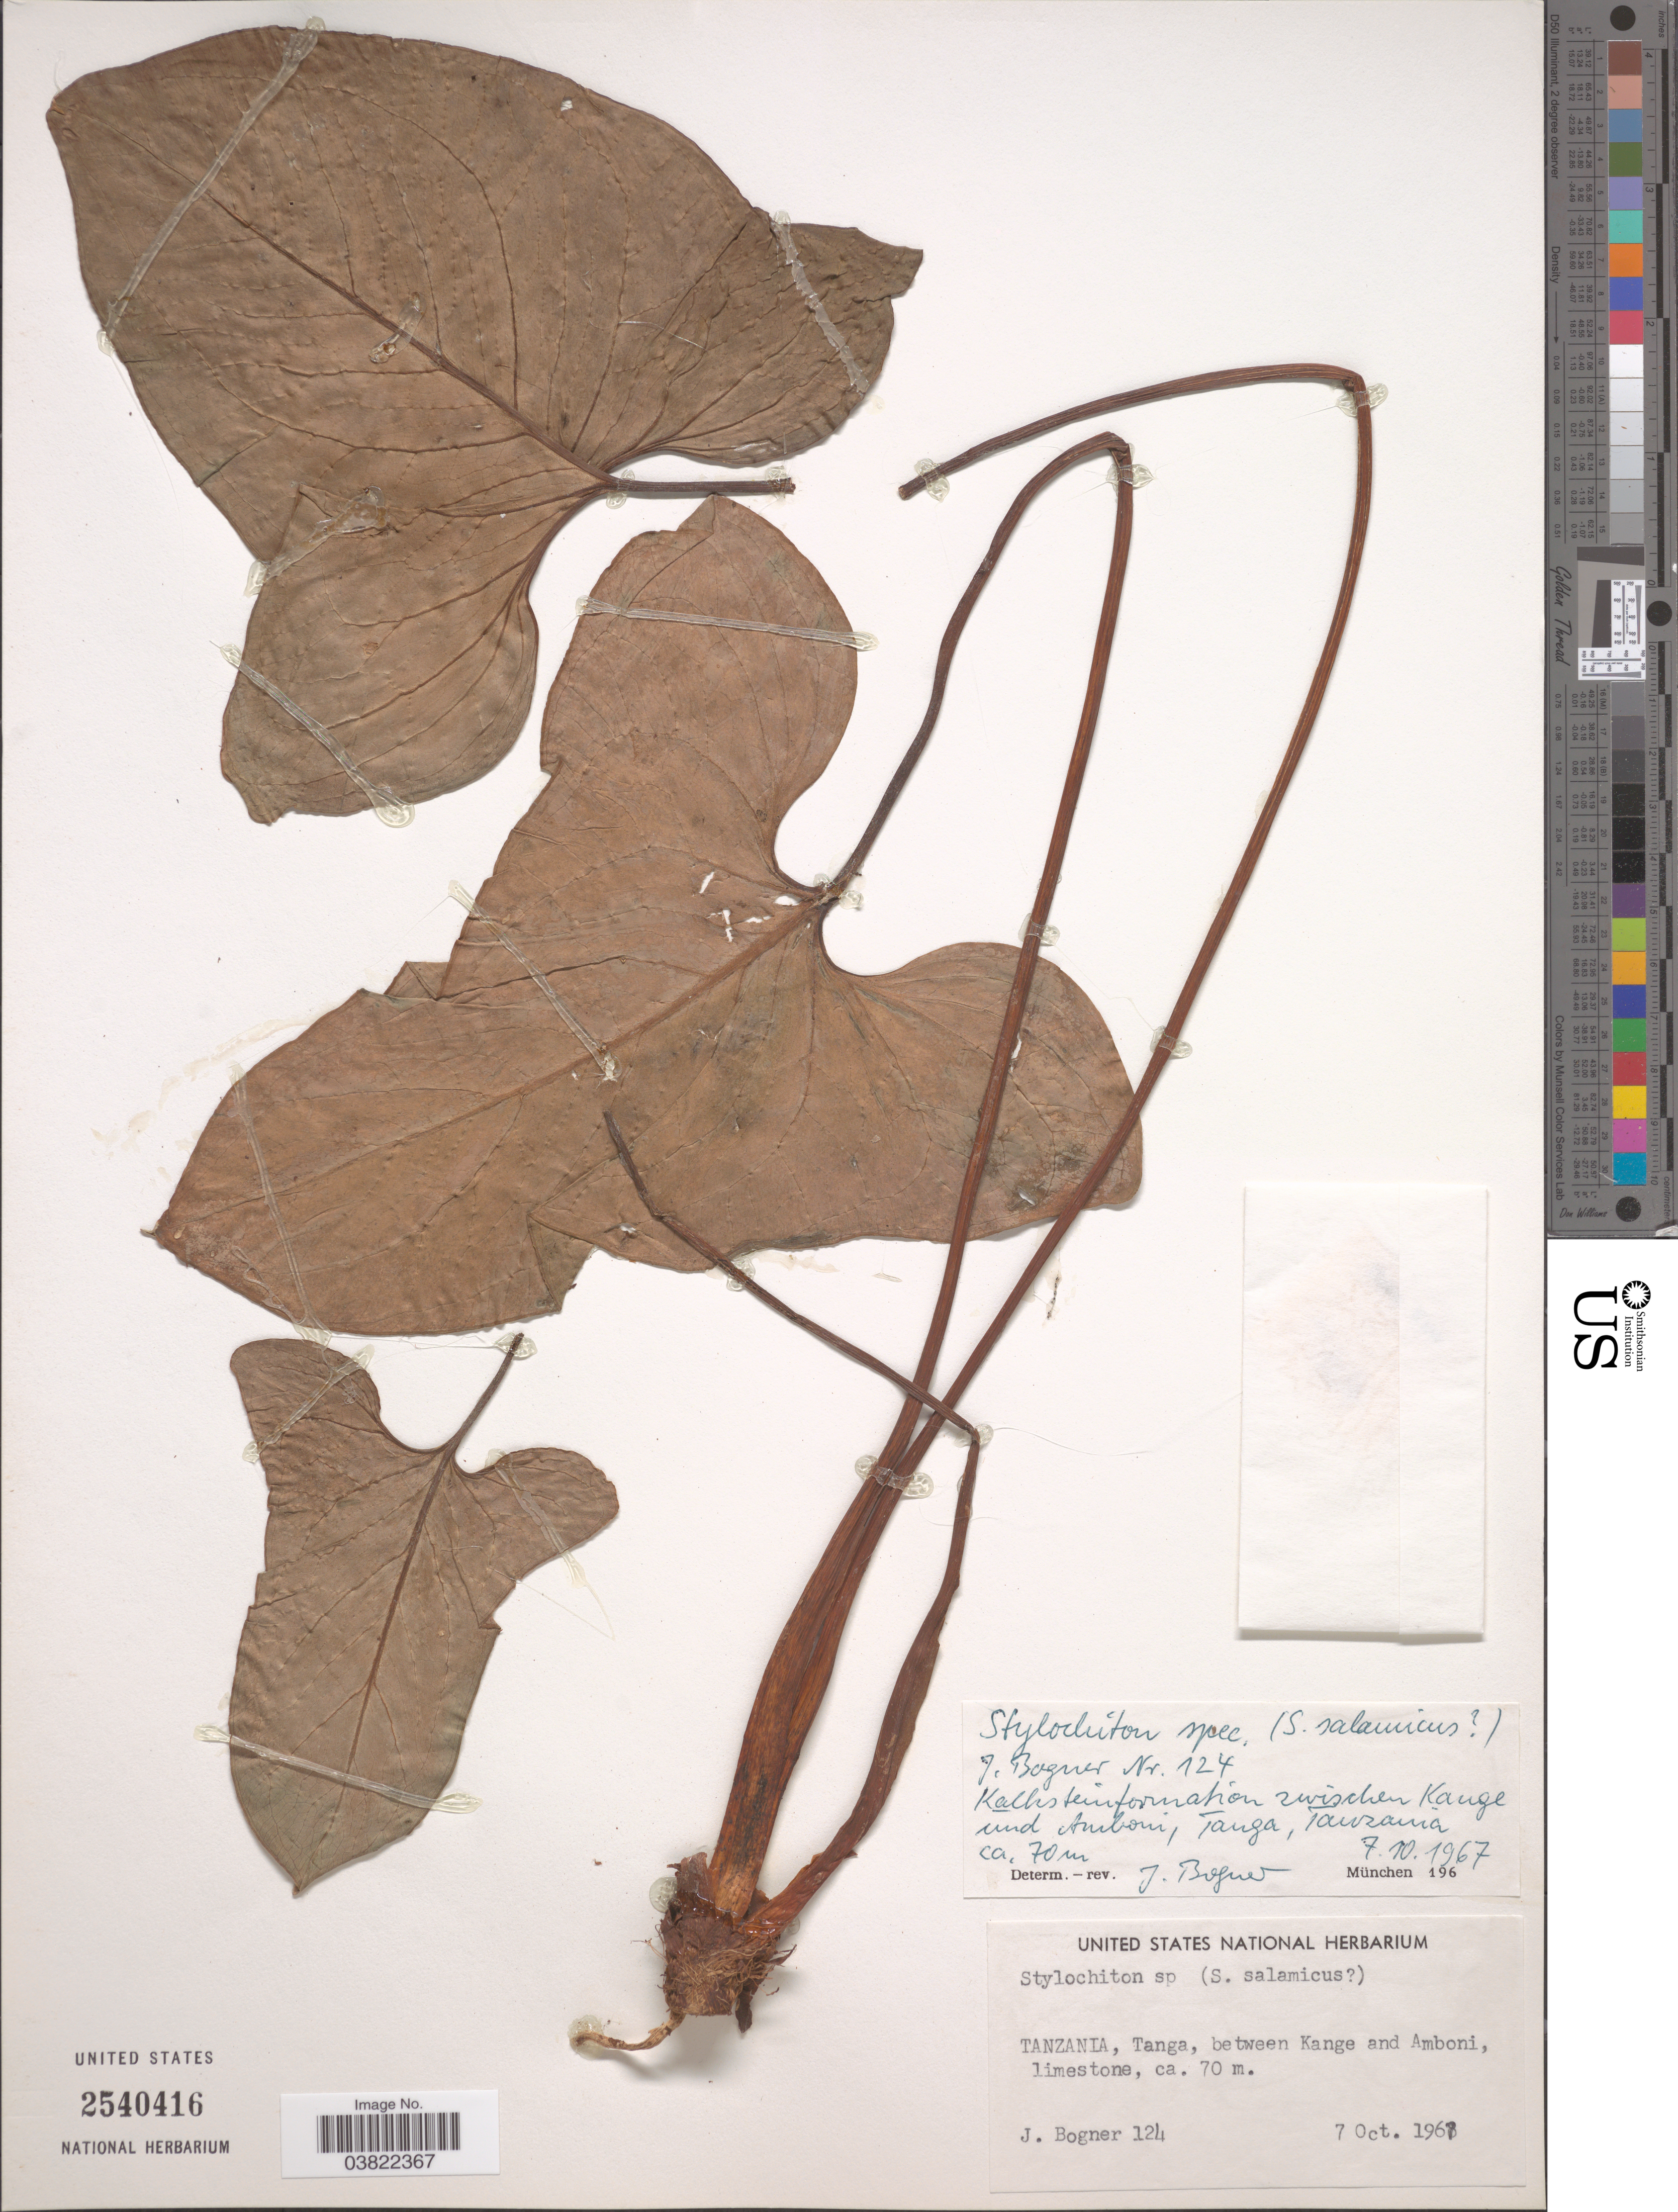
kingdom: Plantae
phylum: Tracheophyta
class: Liliopsida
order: Alismatales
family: Araceae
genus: Stylochaeton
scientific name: Stylochaeton sp.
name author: Schott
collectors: J. Bogner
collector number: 124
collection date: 1967-10-07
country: Tanzania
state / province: Tanga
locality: Between Kange and Amboni, limestone. Kalksteinformation zwischen Kange und Amboni.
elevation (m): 70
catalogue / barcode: US 2540416